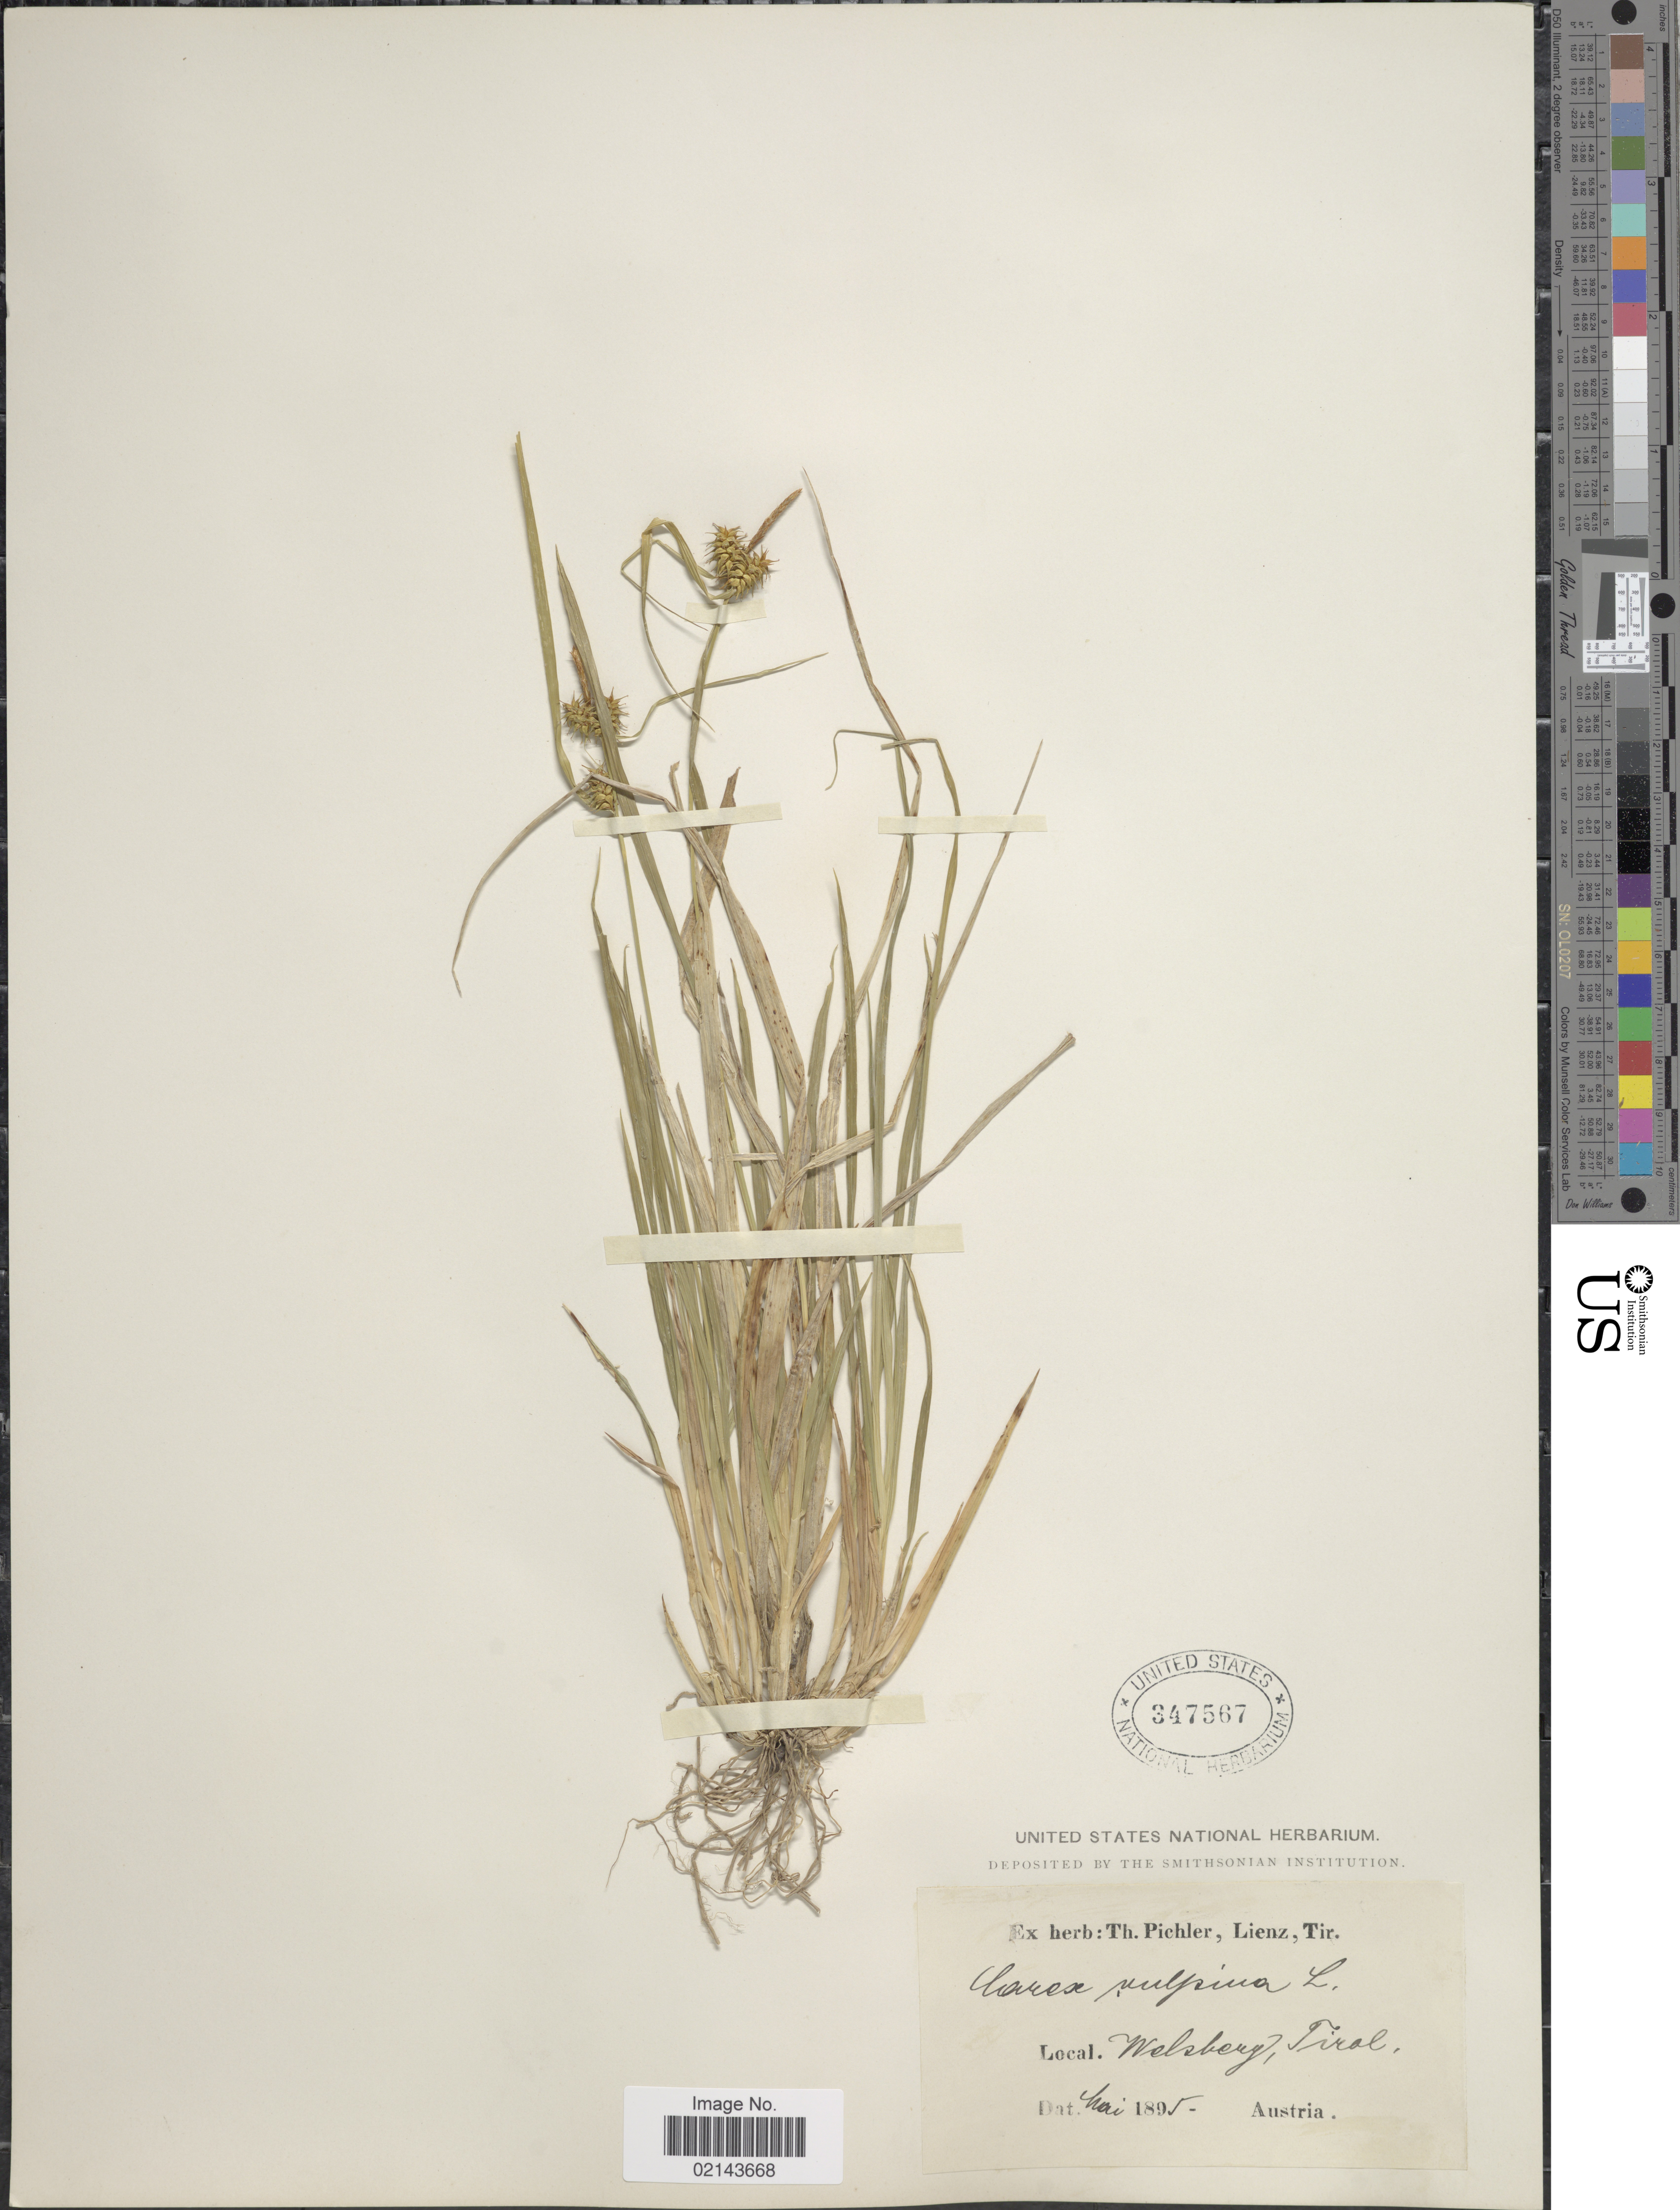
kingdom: Plantae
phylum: Tracheophyta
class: Liliopsida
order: Poales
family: Cyperaceae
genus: Carex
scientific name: Carex vulpina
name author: L.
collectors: ex herb. T. Pichler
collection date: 1895-05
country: Austria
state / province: Tirol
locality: Welsberg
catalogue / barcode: US 347567